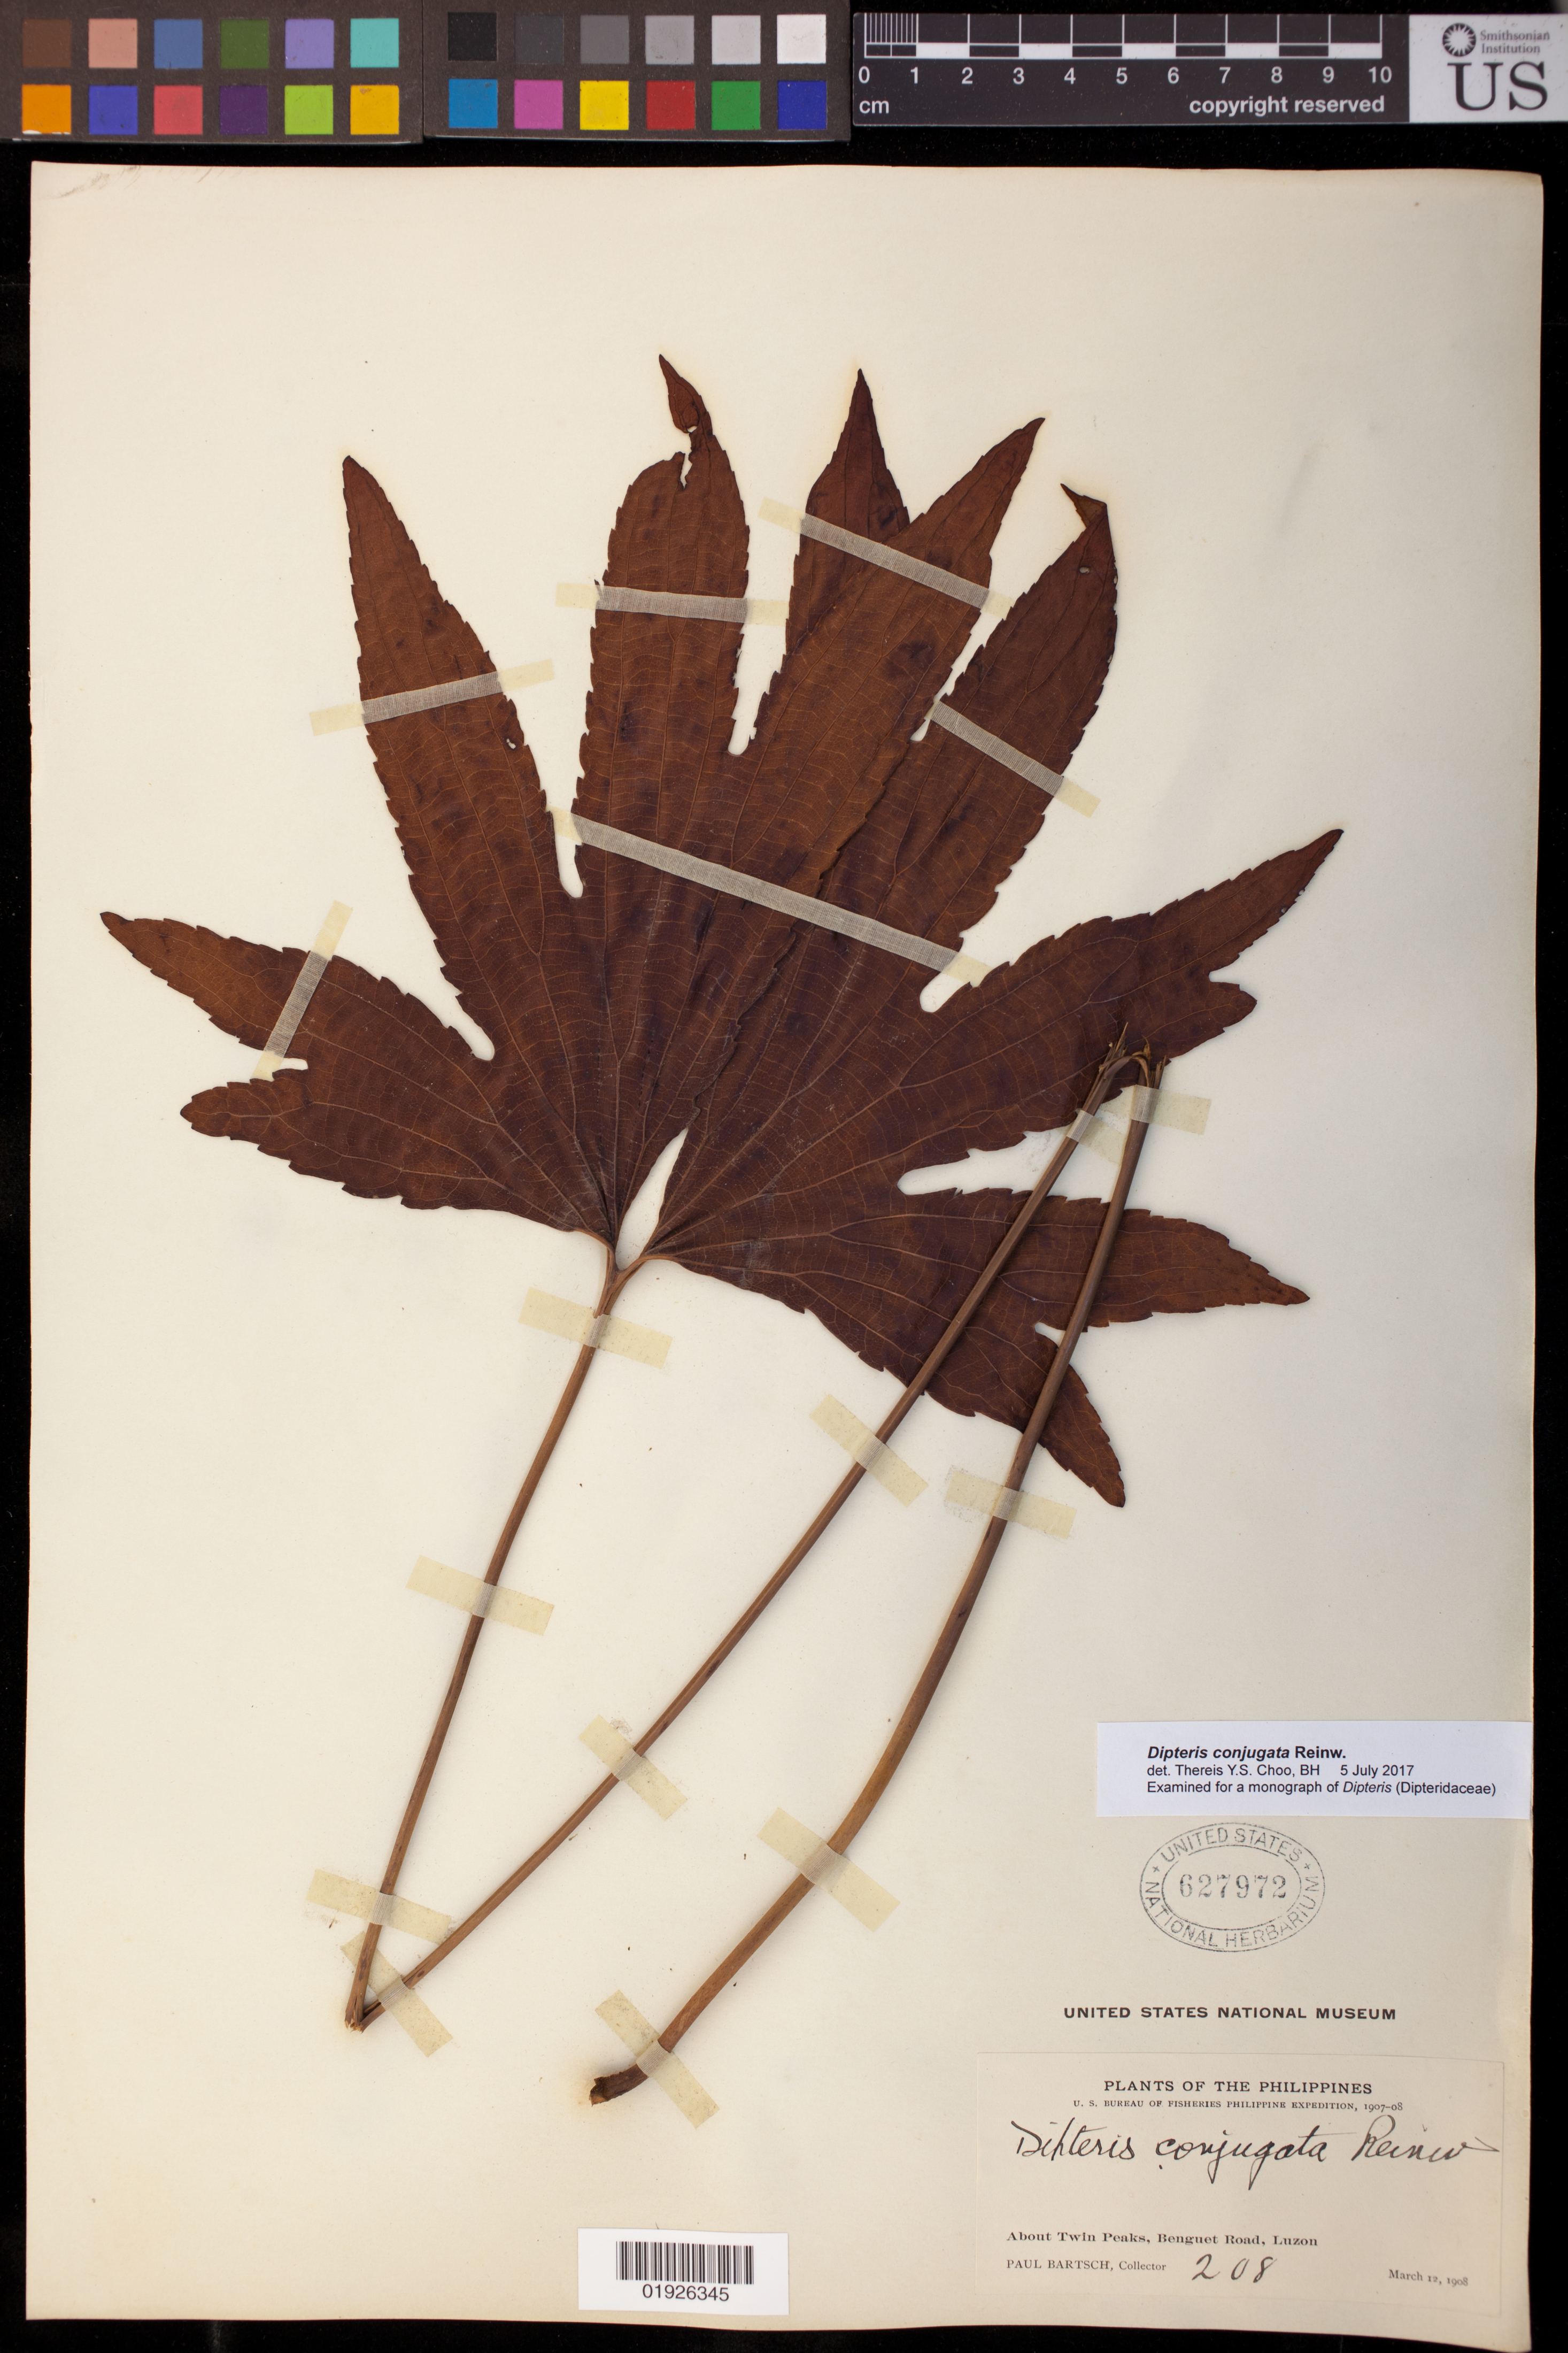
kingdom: Plantae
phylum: Tracheophyta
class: Polypodiopsida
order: Gleicheniales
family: Dipteridaceae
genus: Dipteris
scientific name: Dipteris conjugata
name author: Reinw.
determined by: Choo, Thereis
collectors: P. Bartsch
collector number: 208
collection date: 1908-03-12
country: Philippines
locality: About Twin Peaks, Benguet Road, Luzon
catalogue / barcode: US 627972